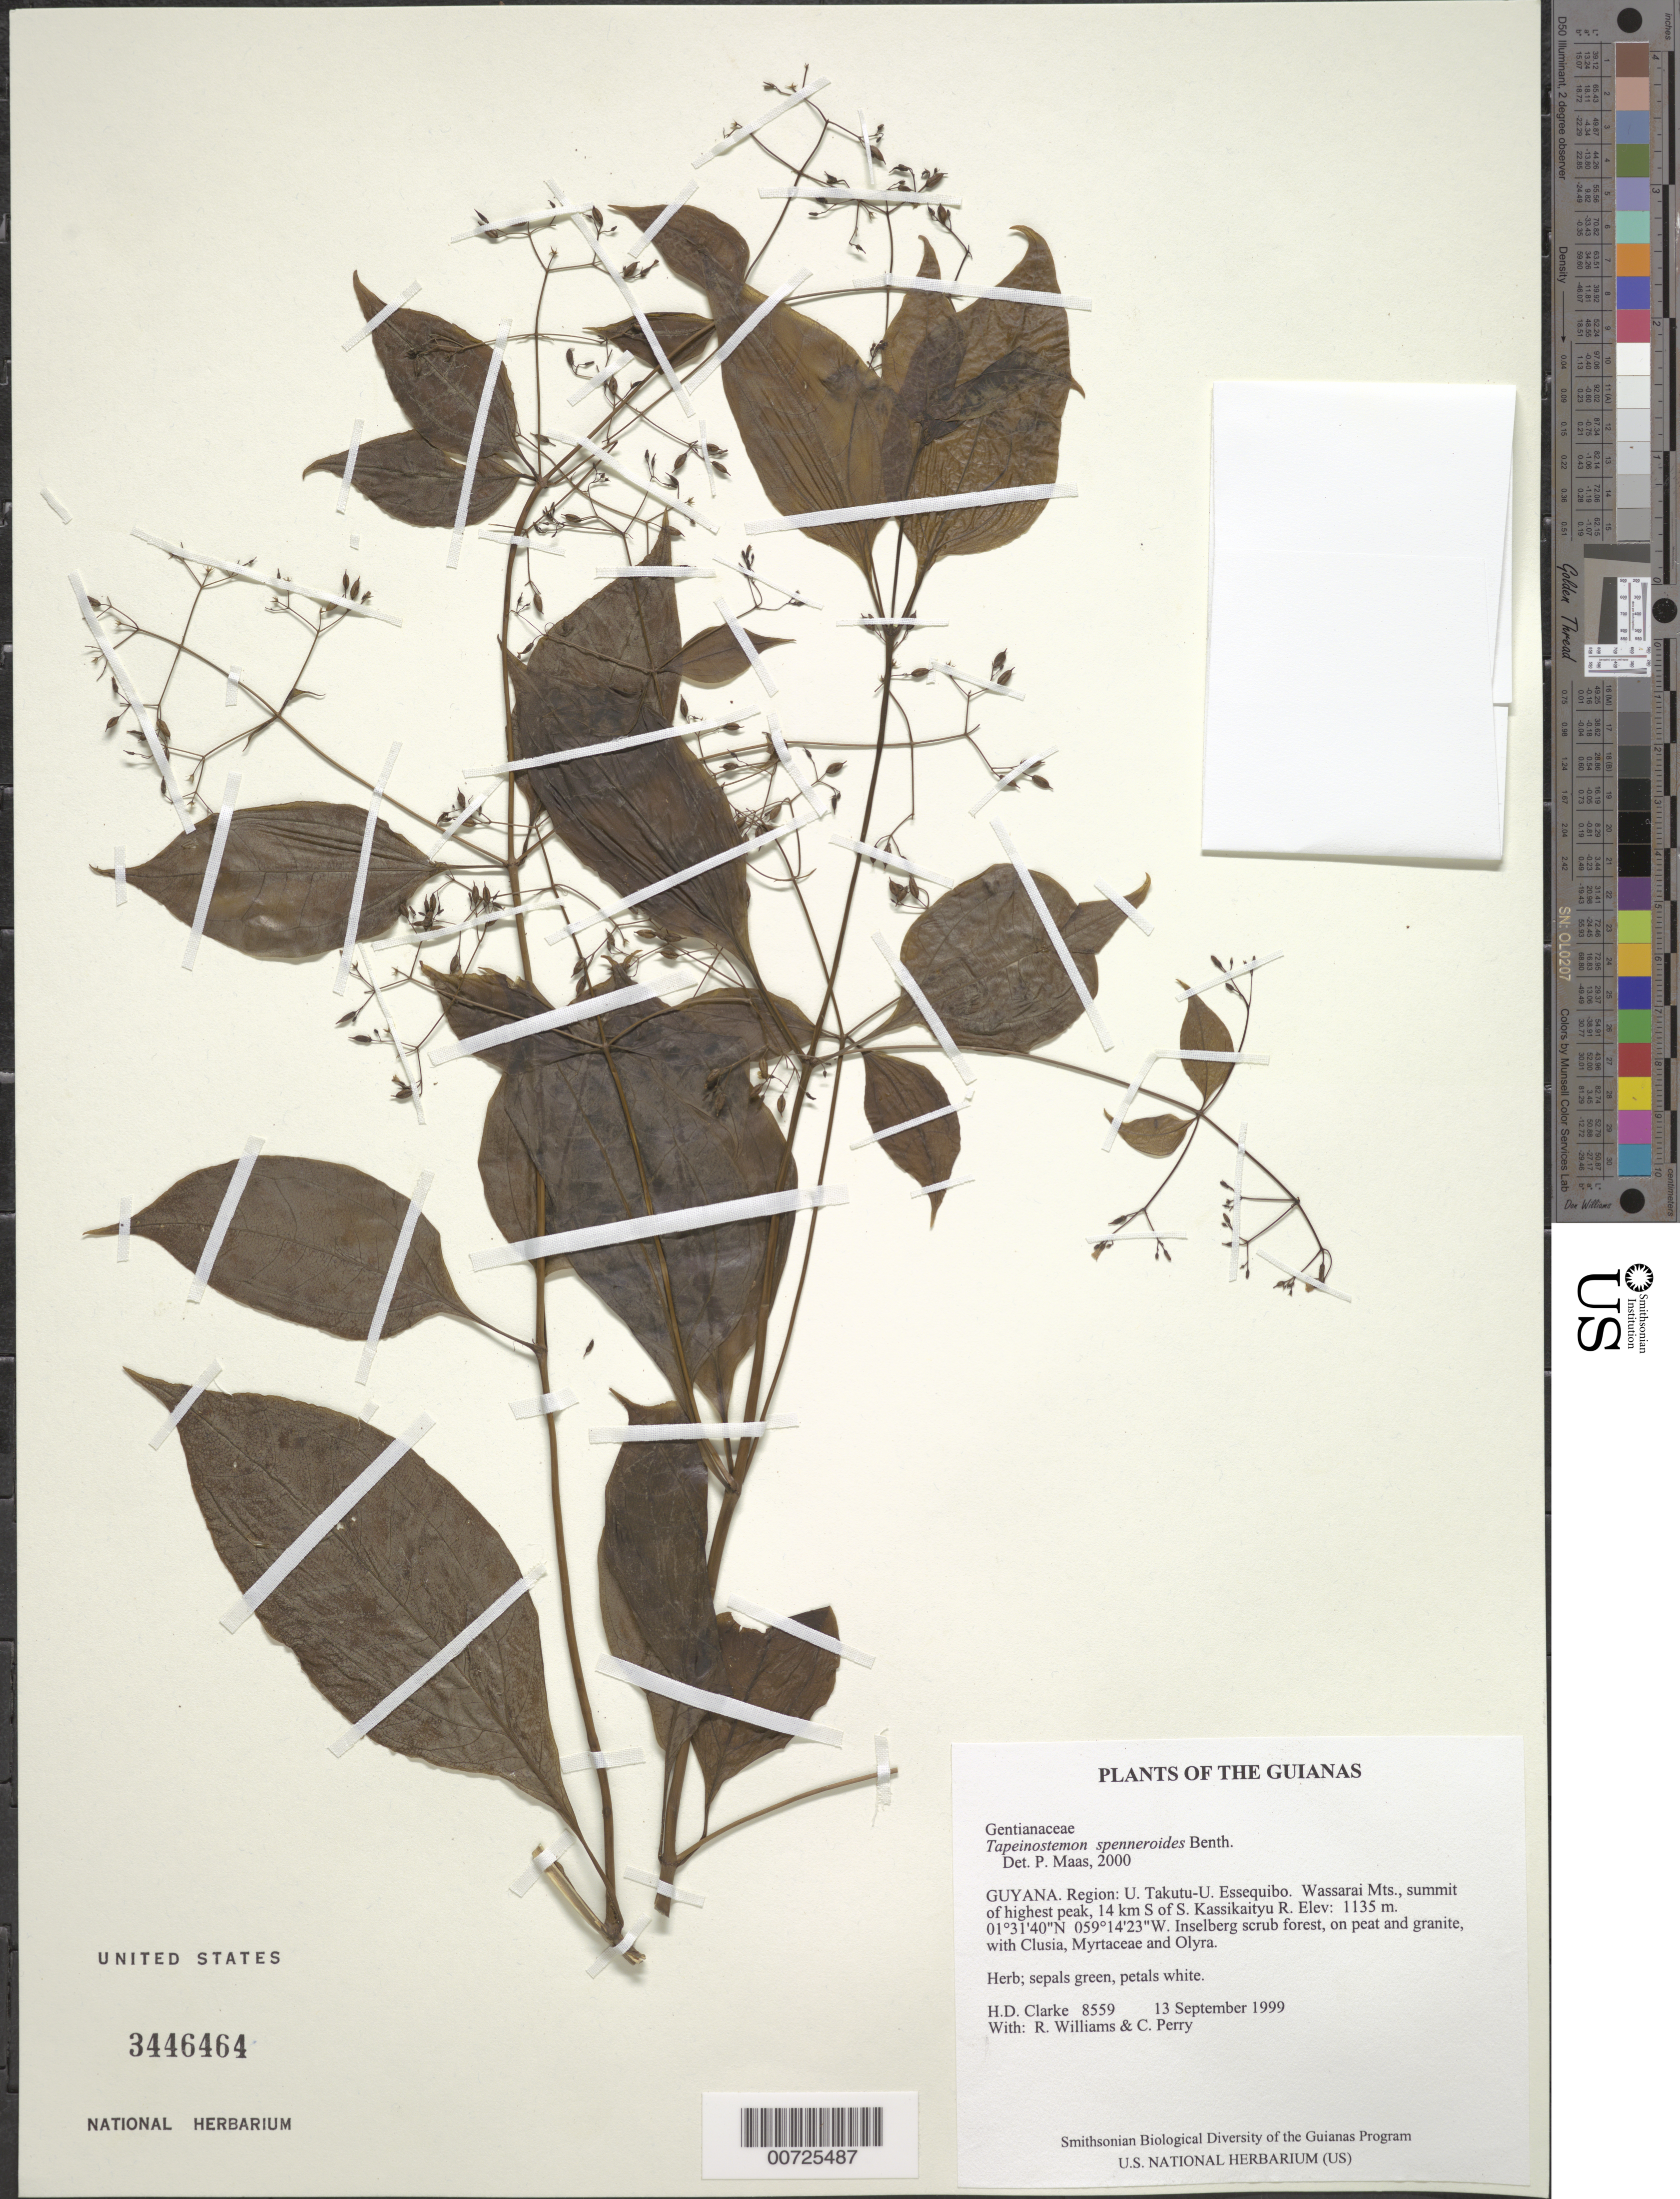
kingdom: Plantae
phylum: Tracheophyta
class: Magnoliopsida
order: Gentianales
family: Gentianaceae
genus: Tapeinostemon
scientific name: Tapeinostemon spenneroides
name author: Benth.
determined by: Maas, Paul J. M.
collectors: H. D. Clarke, R. Williams & C. Perry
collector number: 8559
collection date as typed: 13 September 1999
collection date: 1999-09-13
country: Guyana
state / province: U. Takutu-U. Essequibo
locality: Wassarai Mts., summit of highest peak, 14 km S of S. Kassikaityu R.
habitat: Inselberg scrub forest, on peat and granite, with Clusia, Myrtaceae and Olyra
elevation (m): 1135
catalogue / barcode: US 3446464